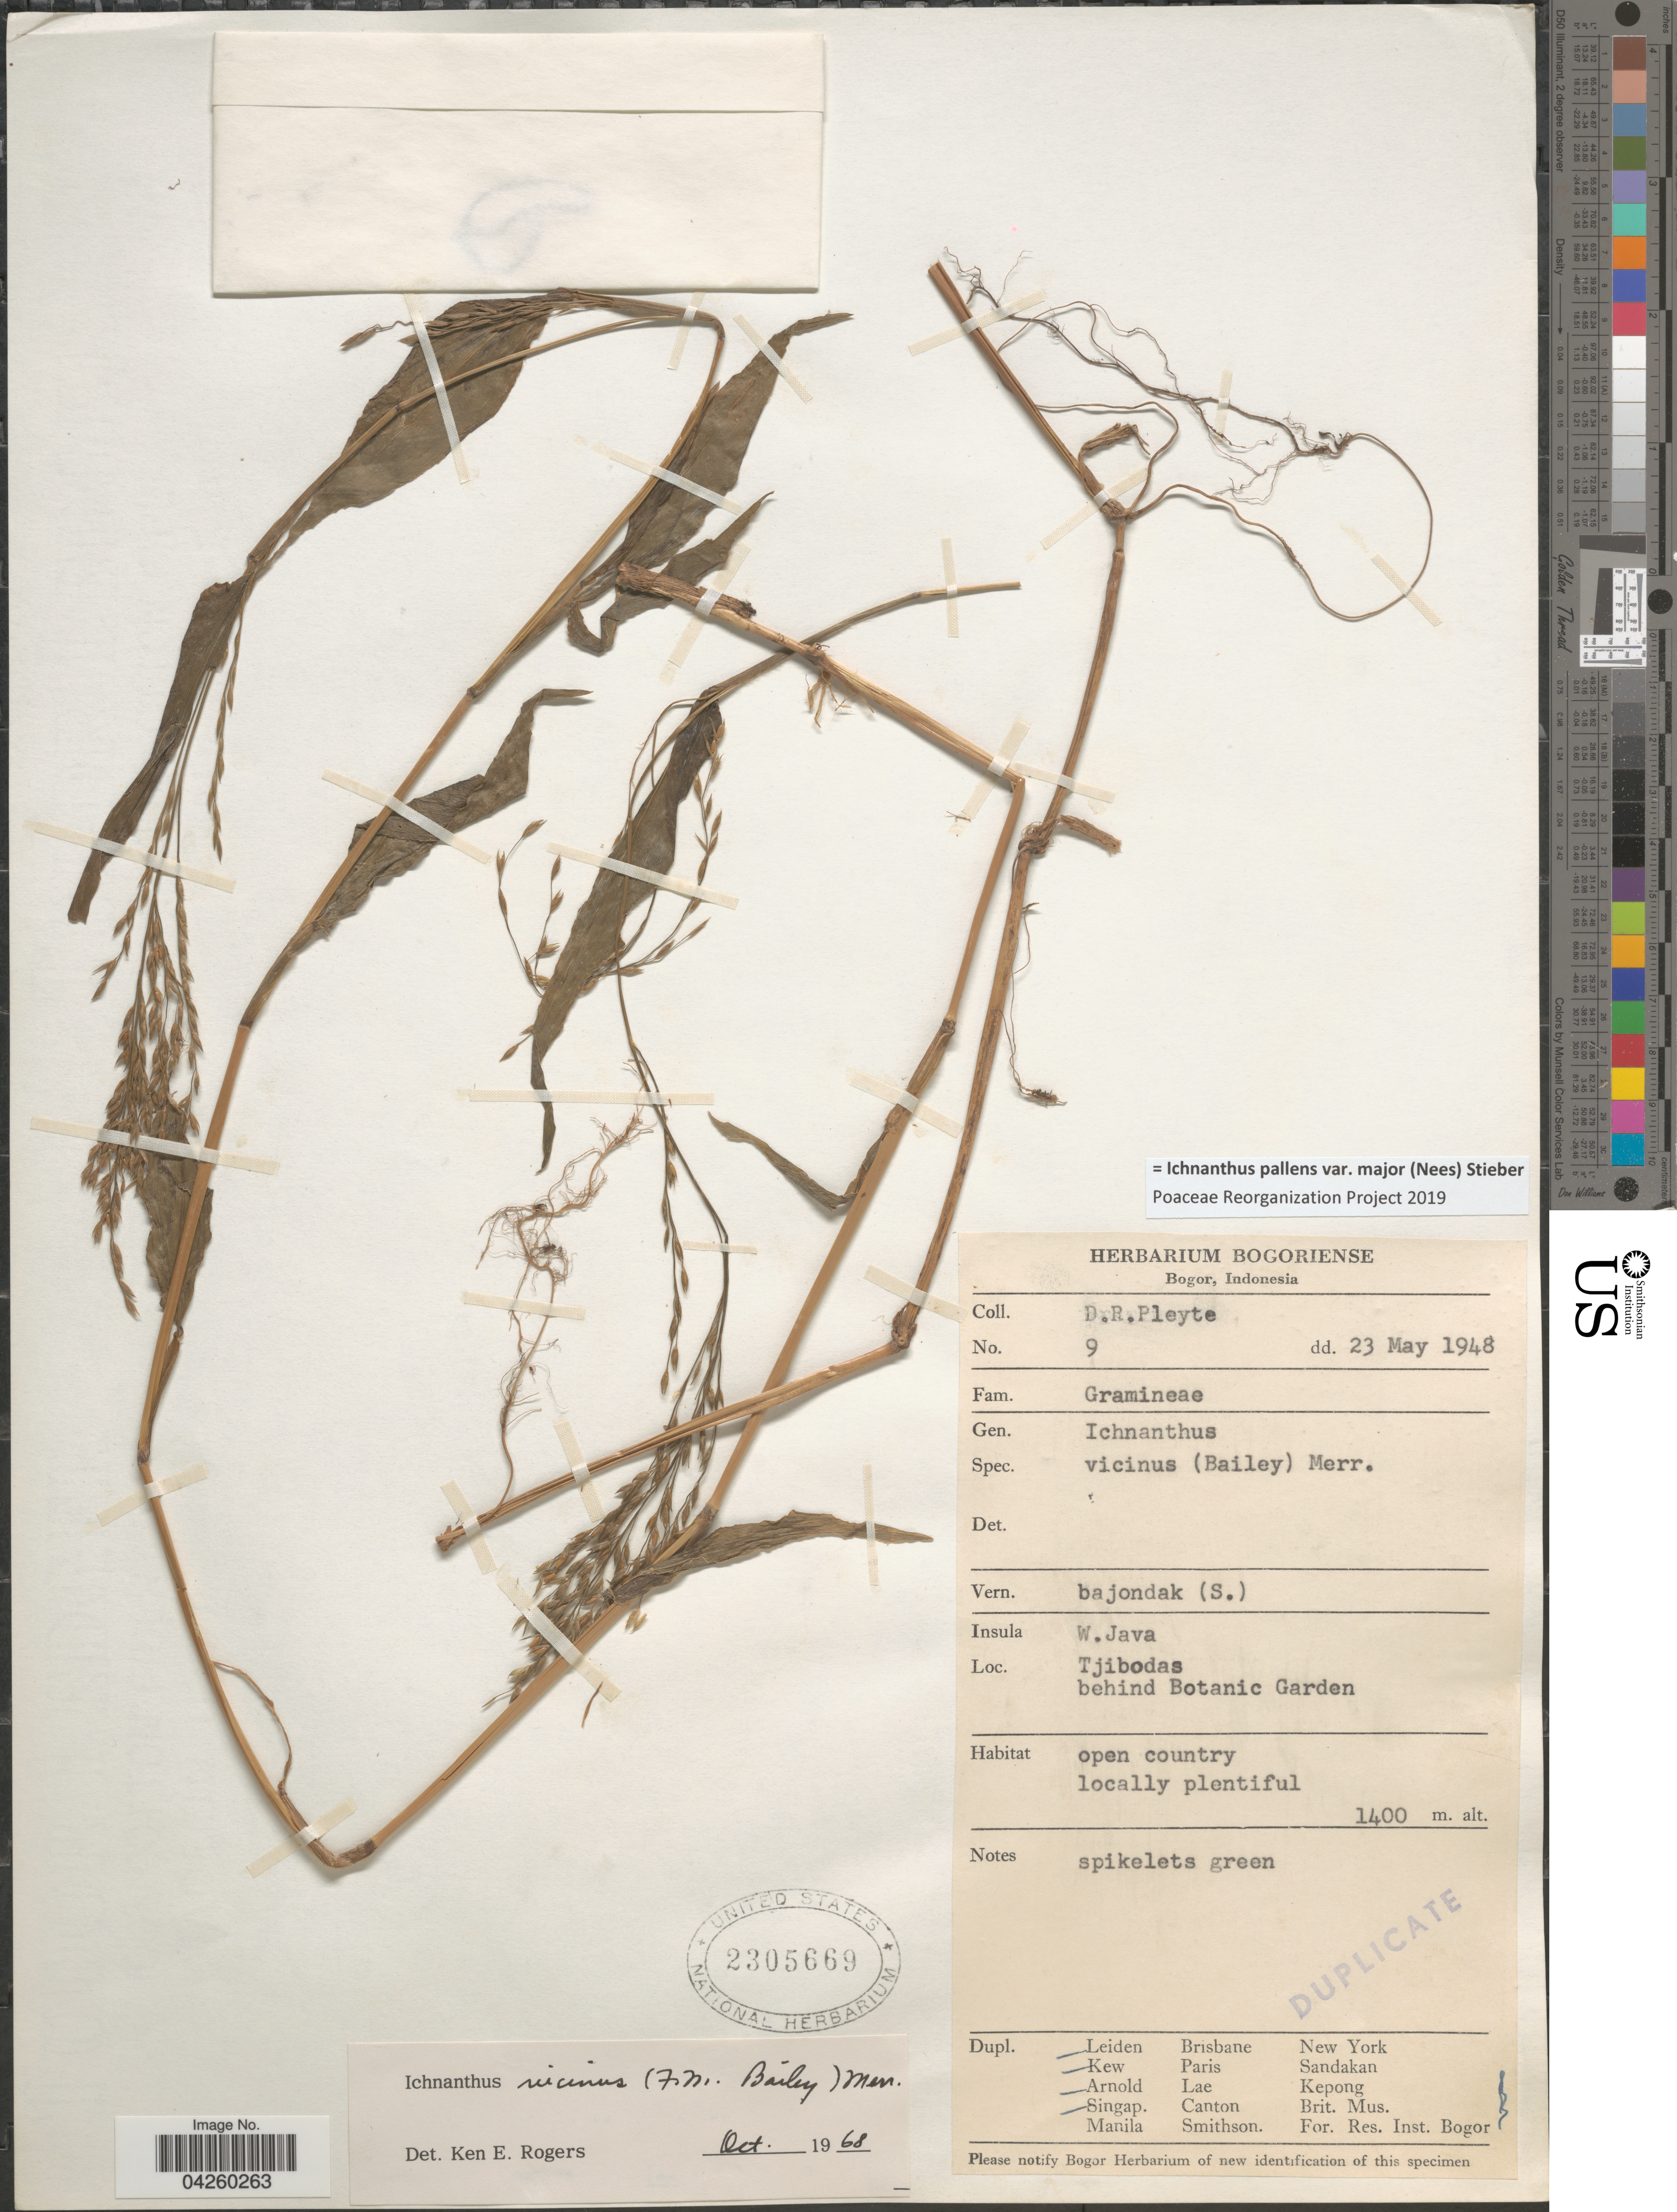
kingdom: Plantae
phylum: Tracheophyta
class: Liliopsida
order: Poales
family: Poaceae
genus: Ichnanthus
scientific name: Ichnanthus pallens var. major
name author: (Nees) Stieber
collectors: D. Pleyte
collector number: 9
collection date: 1948-05-23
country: Indonesia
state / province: Java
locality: Insula W. Java. Tjibodas behind Botanic Garden.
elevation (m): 1400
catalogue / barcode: US 2305669